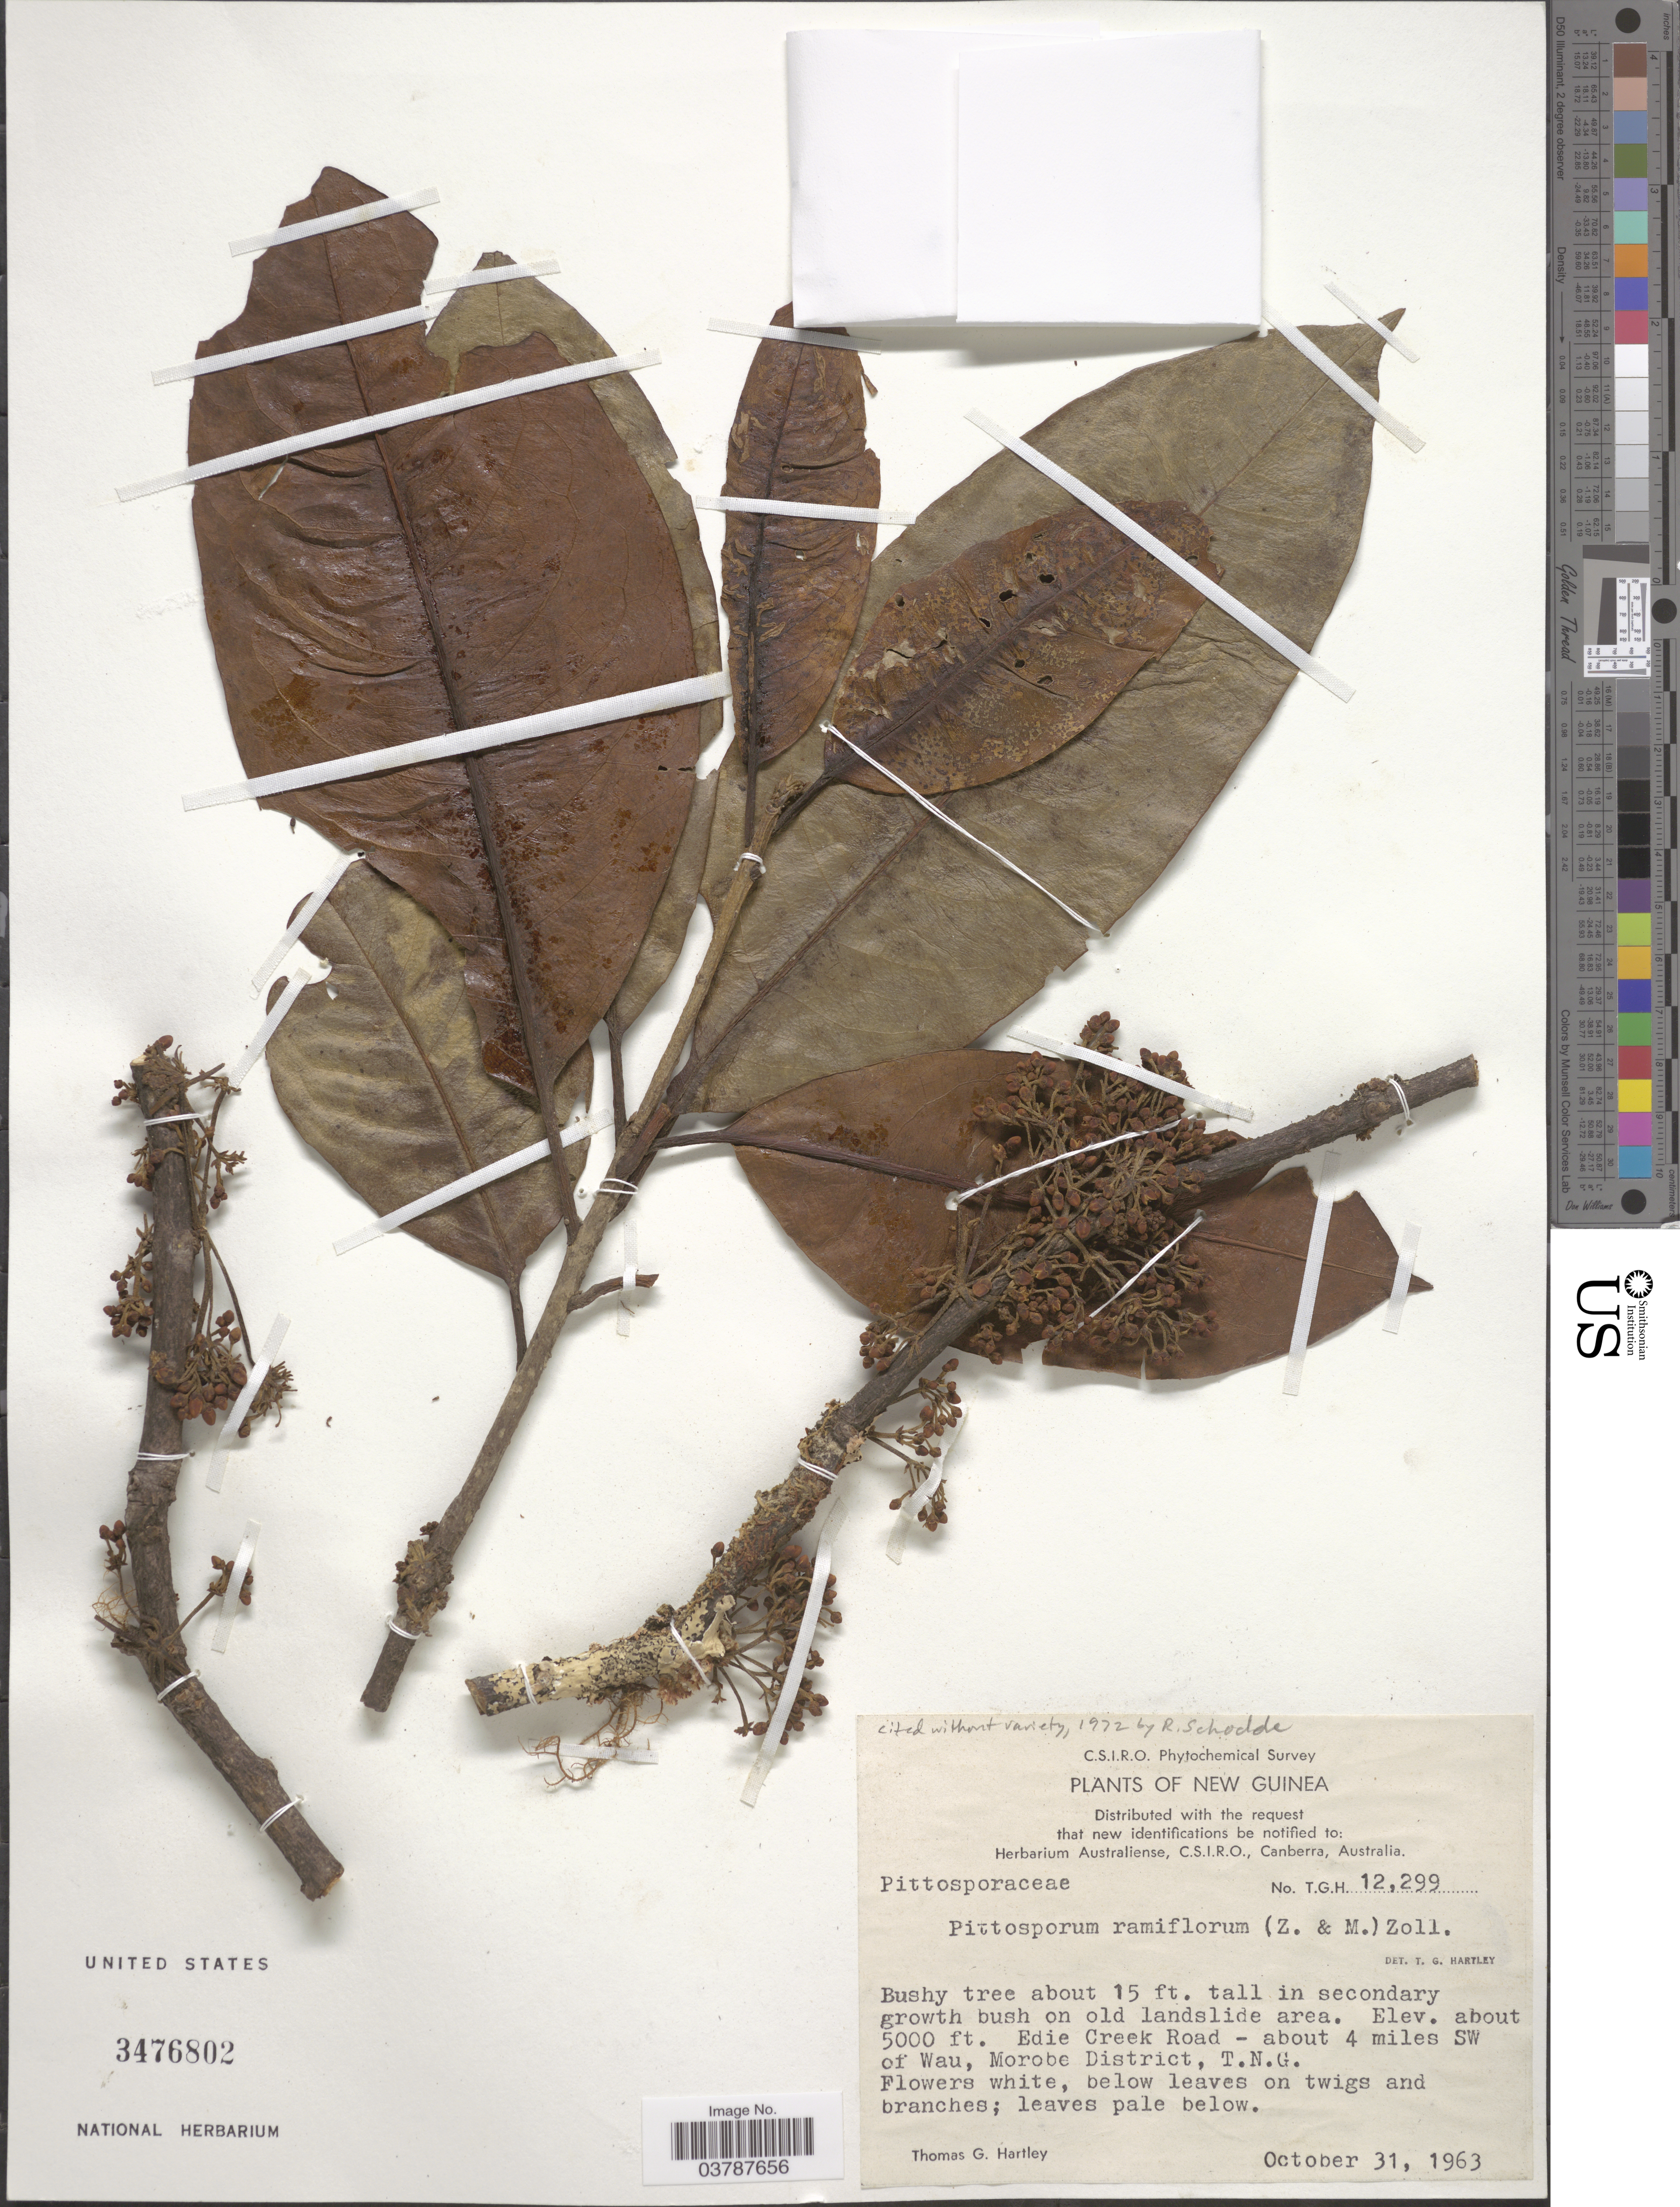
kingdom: Plantae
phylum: Tracheophyta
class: Magnoliopsida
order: Apiales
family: Pittosporaceae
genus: Pittosporum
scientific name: Pittosporum ramiflorum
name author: (Zoll. & Mor.) Zoll.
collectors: T. G. Hartley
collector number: TGH12299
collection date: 1963-10-31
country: Papua New Guinea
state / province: Morobe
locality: New Guinea. Edie Creek Road - about 4 miles SW of Wau, Morobe District, T.N.G.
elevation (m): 1524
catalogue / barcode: US 3476802